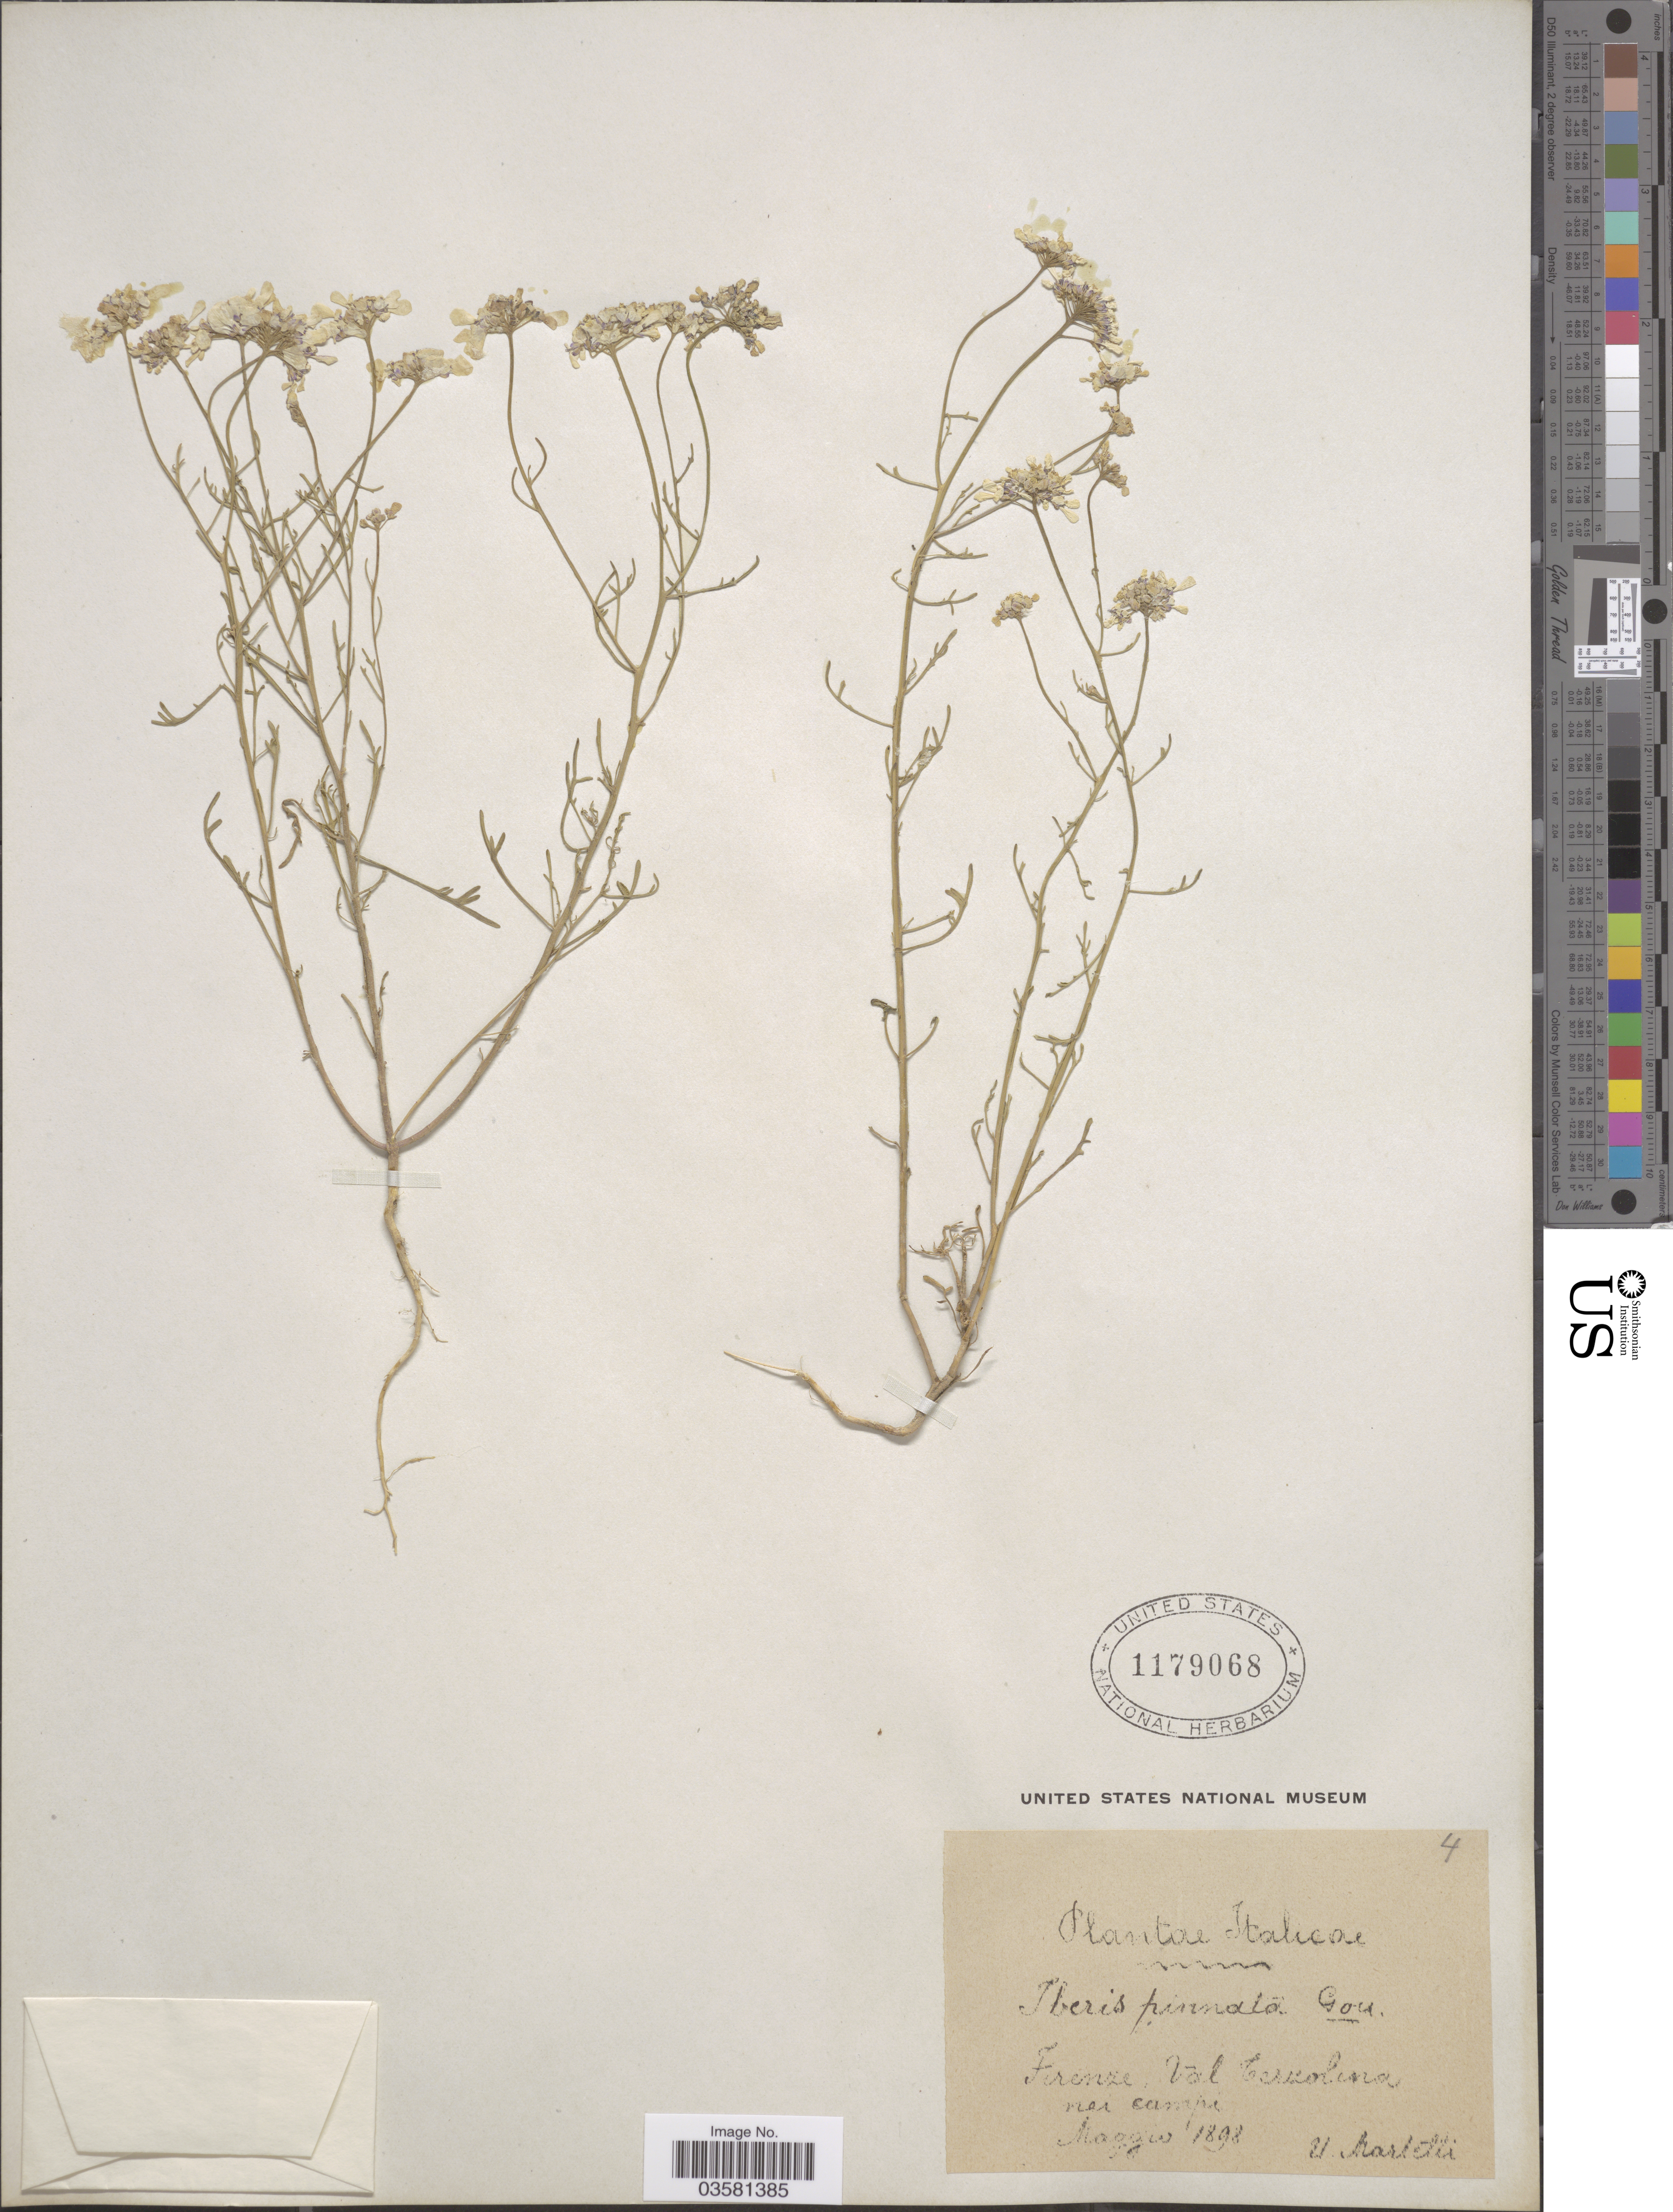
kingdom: Plantae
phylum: Tracheophyta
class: Magnoliopsida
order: Brassicales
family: Brassicaceae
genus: Iberis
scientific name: Iberis pinnata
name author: L.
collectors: U. Martelli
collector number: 4?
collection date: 1898-05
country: Italy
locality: Firenze, Val Terzolina nei campi.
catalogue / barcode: US 1179068